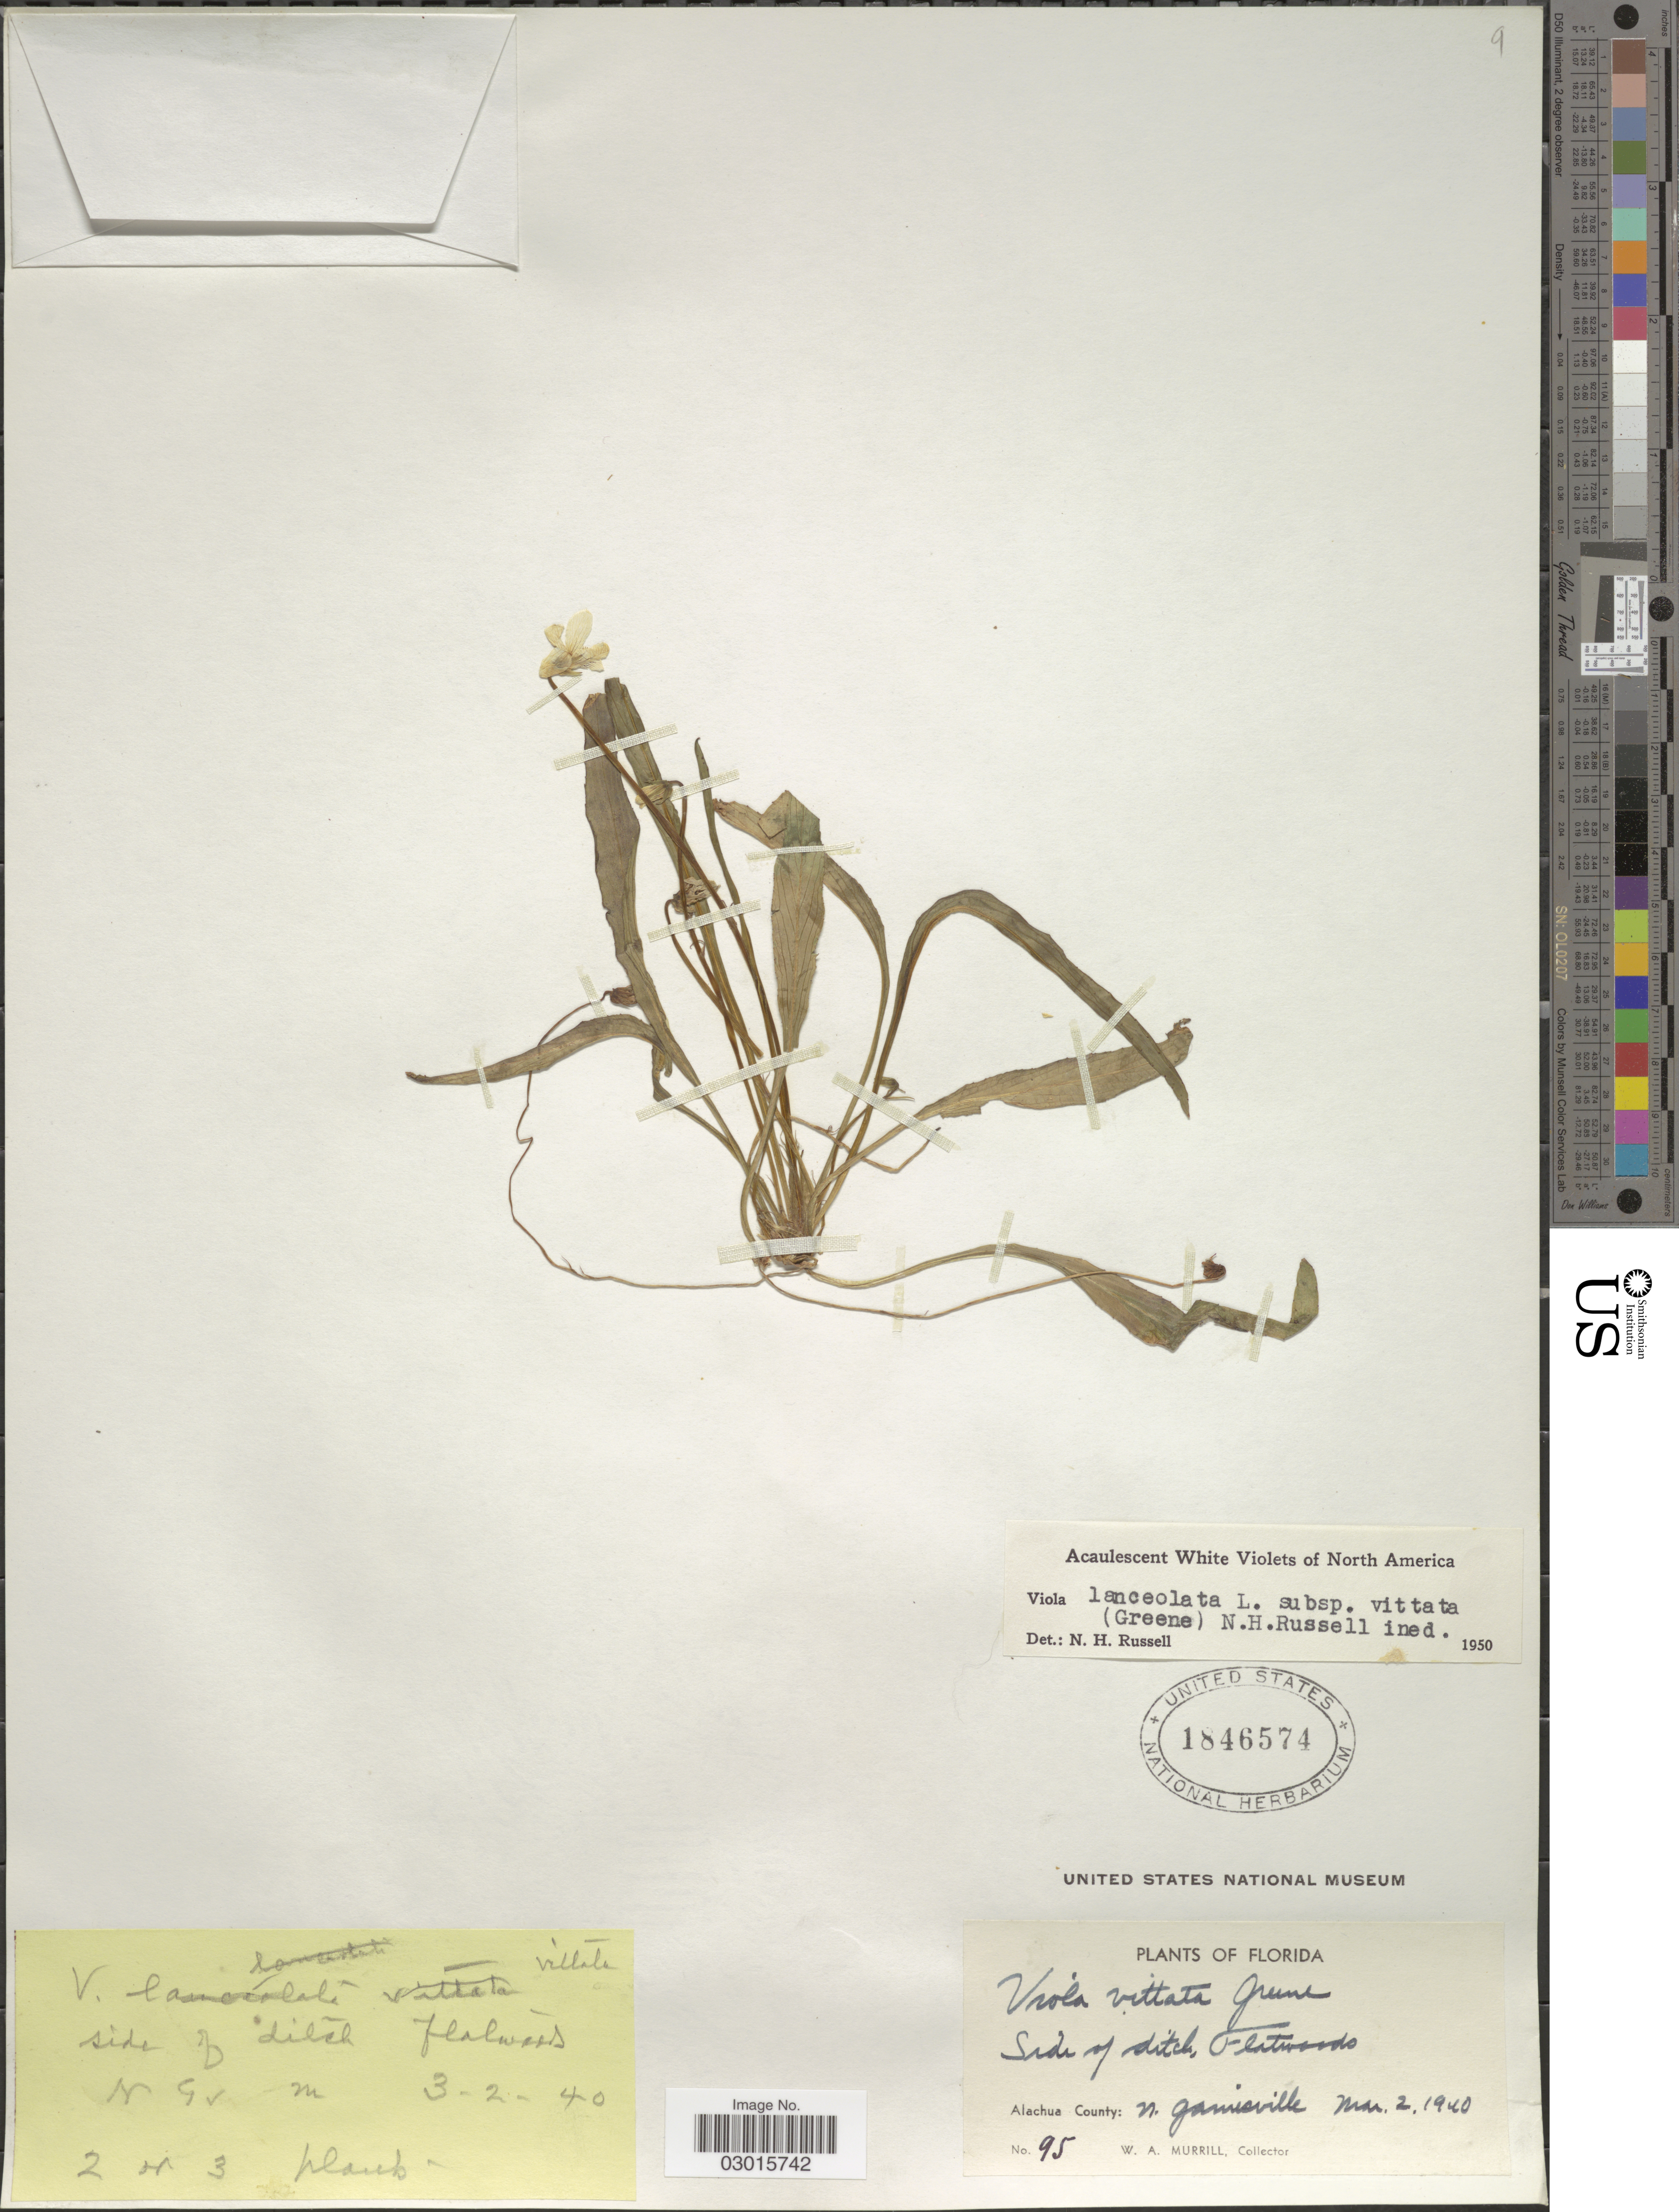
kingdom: Plantae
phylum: Tracheophyta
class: Magnoliopsida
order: Malpighiales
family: Violaceae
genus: Viola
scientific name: Viola lanceolata subsp. vittata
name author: (Greene) N. H. Russell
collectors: W. A. Murrill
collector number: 95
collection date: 1940-03-02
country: United States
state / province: Florida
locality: Alachua County: N. Gainsville.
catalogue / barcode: US 1846574